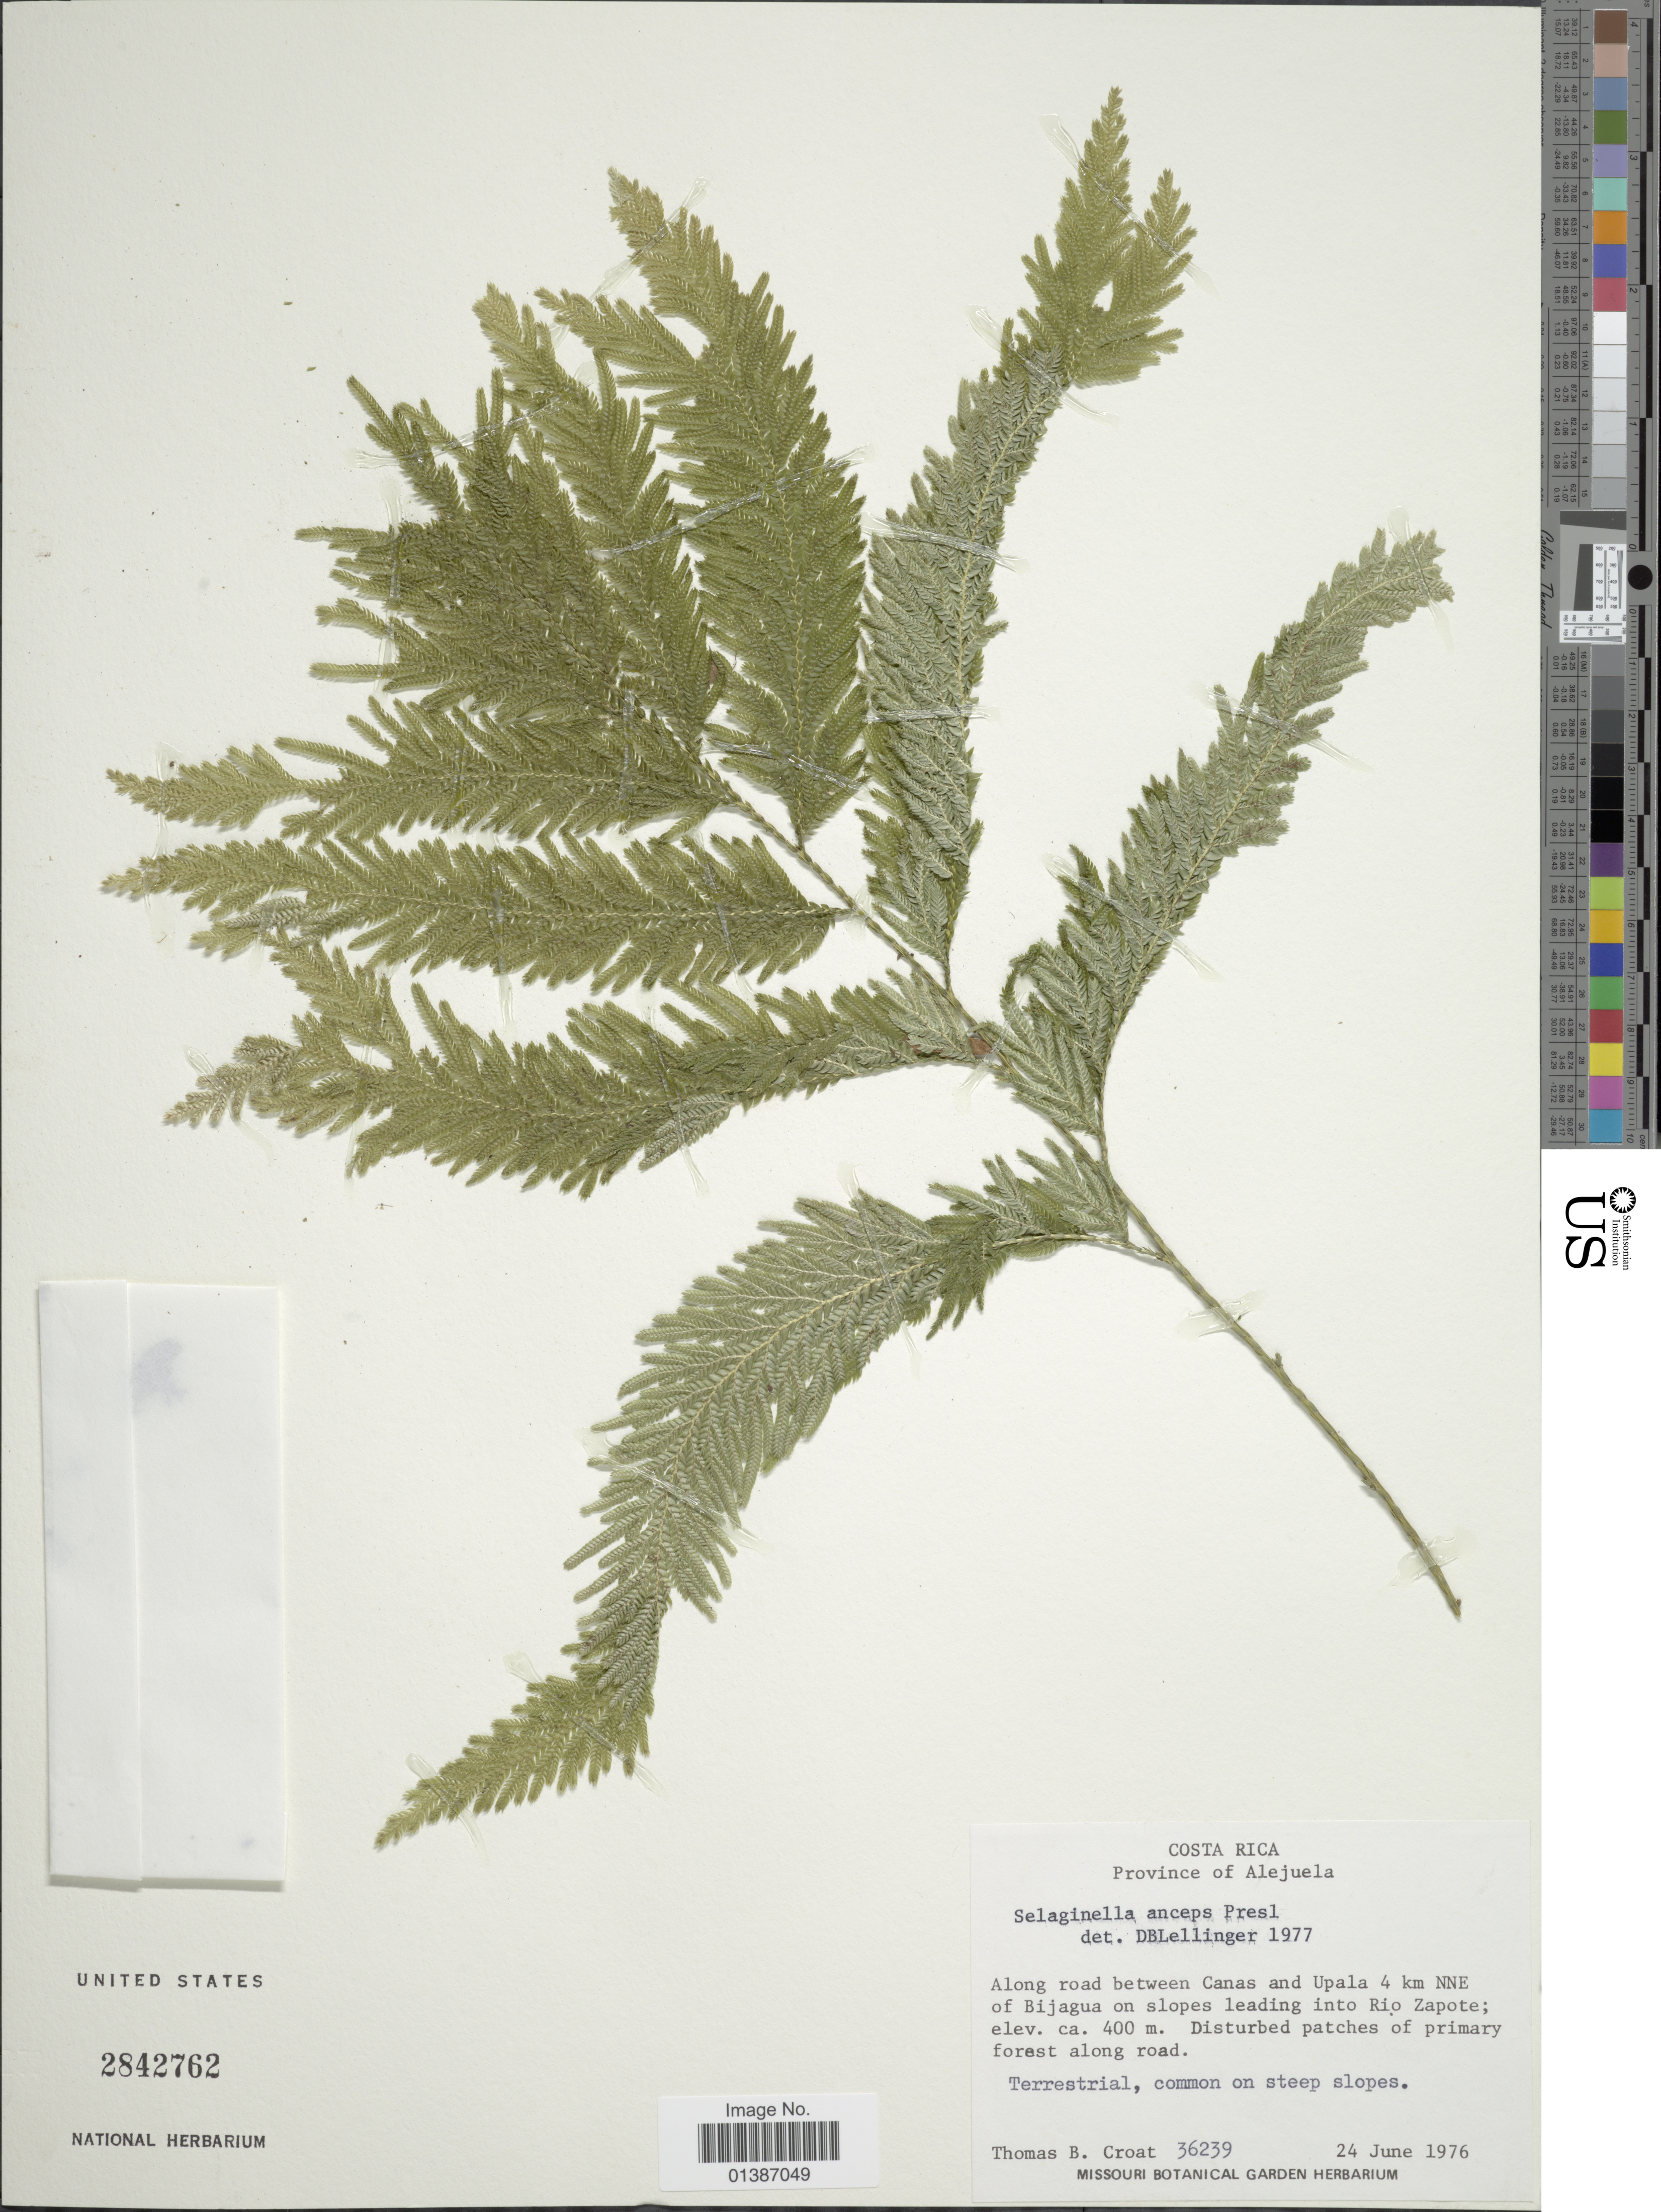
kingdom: Plantae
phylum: Tracheophyta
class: Lycopodiopsida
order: Selaginellales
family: Selaginellaceae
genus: Selaginella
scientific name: Selaginella anceps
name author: (C. Presl)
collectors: T. B. Croat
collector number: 36239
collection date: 1976-06-24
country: Costa Rica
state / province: Alajuela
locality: Province of Alejuela. Along road between Canas and Upala 4 km NNE of Bijagua on slopes leading into Rio Zapote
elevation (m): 400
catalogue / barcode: US 2842762